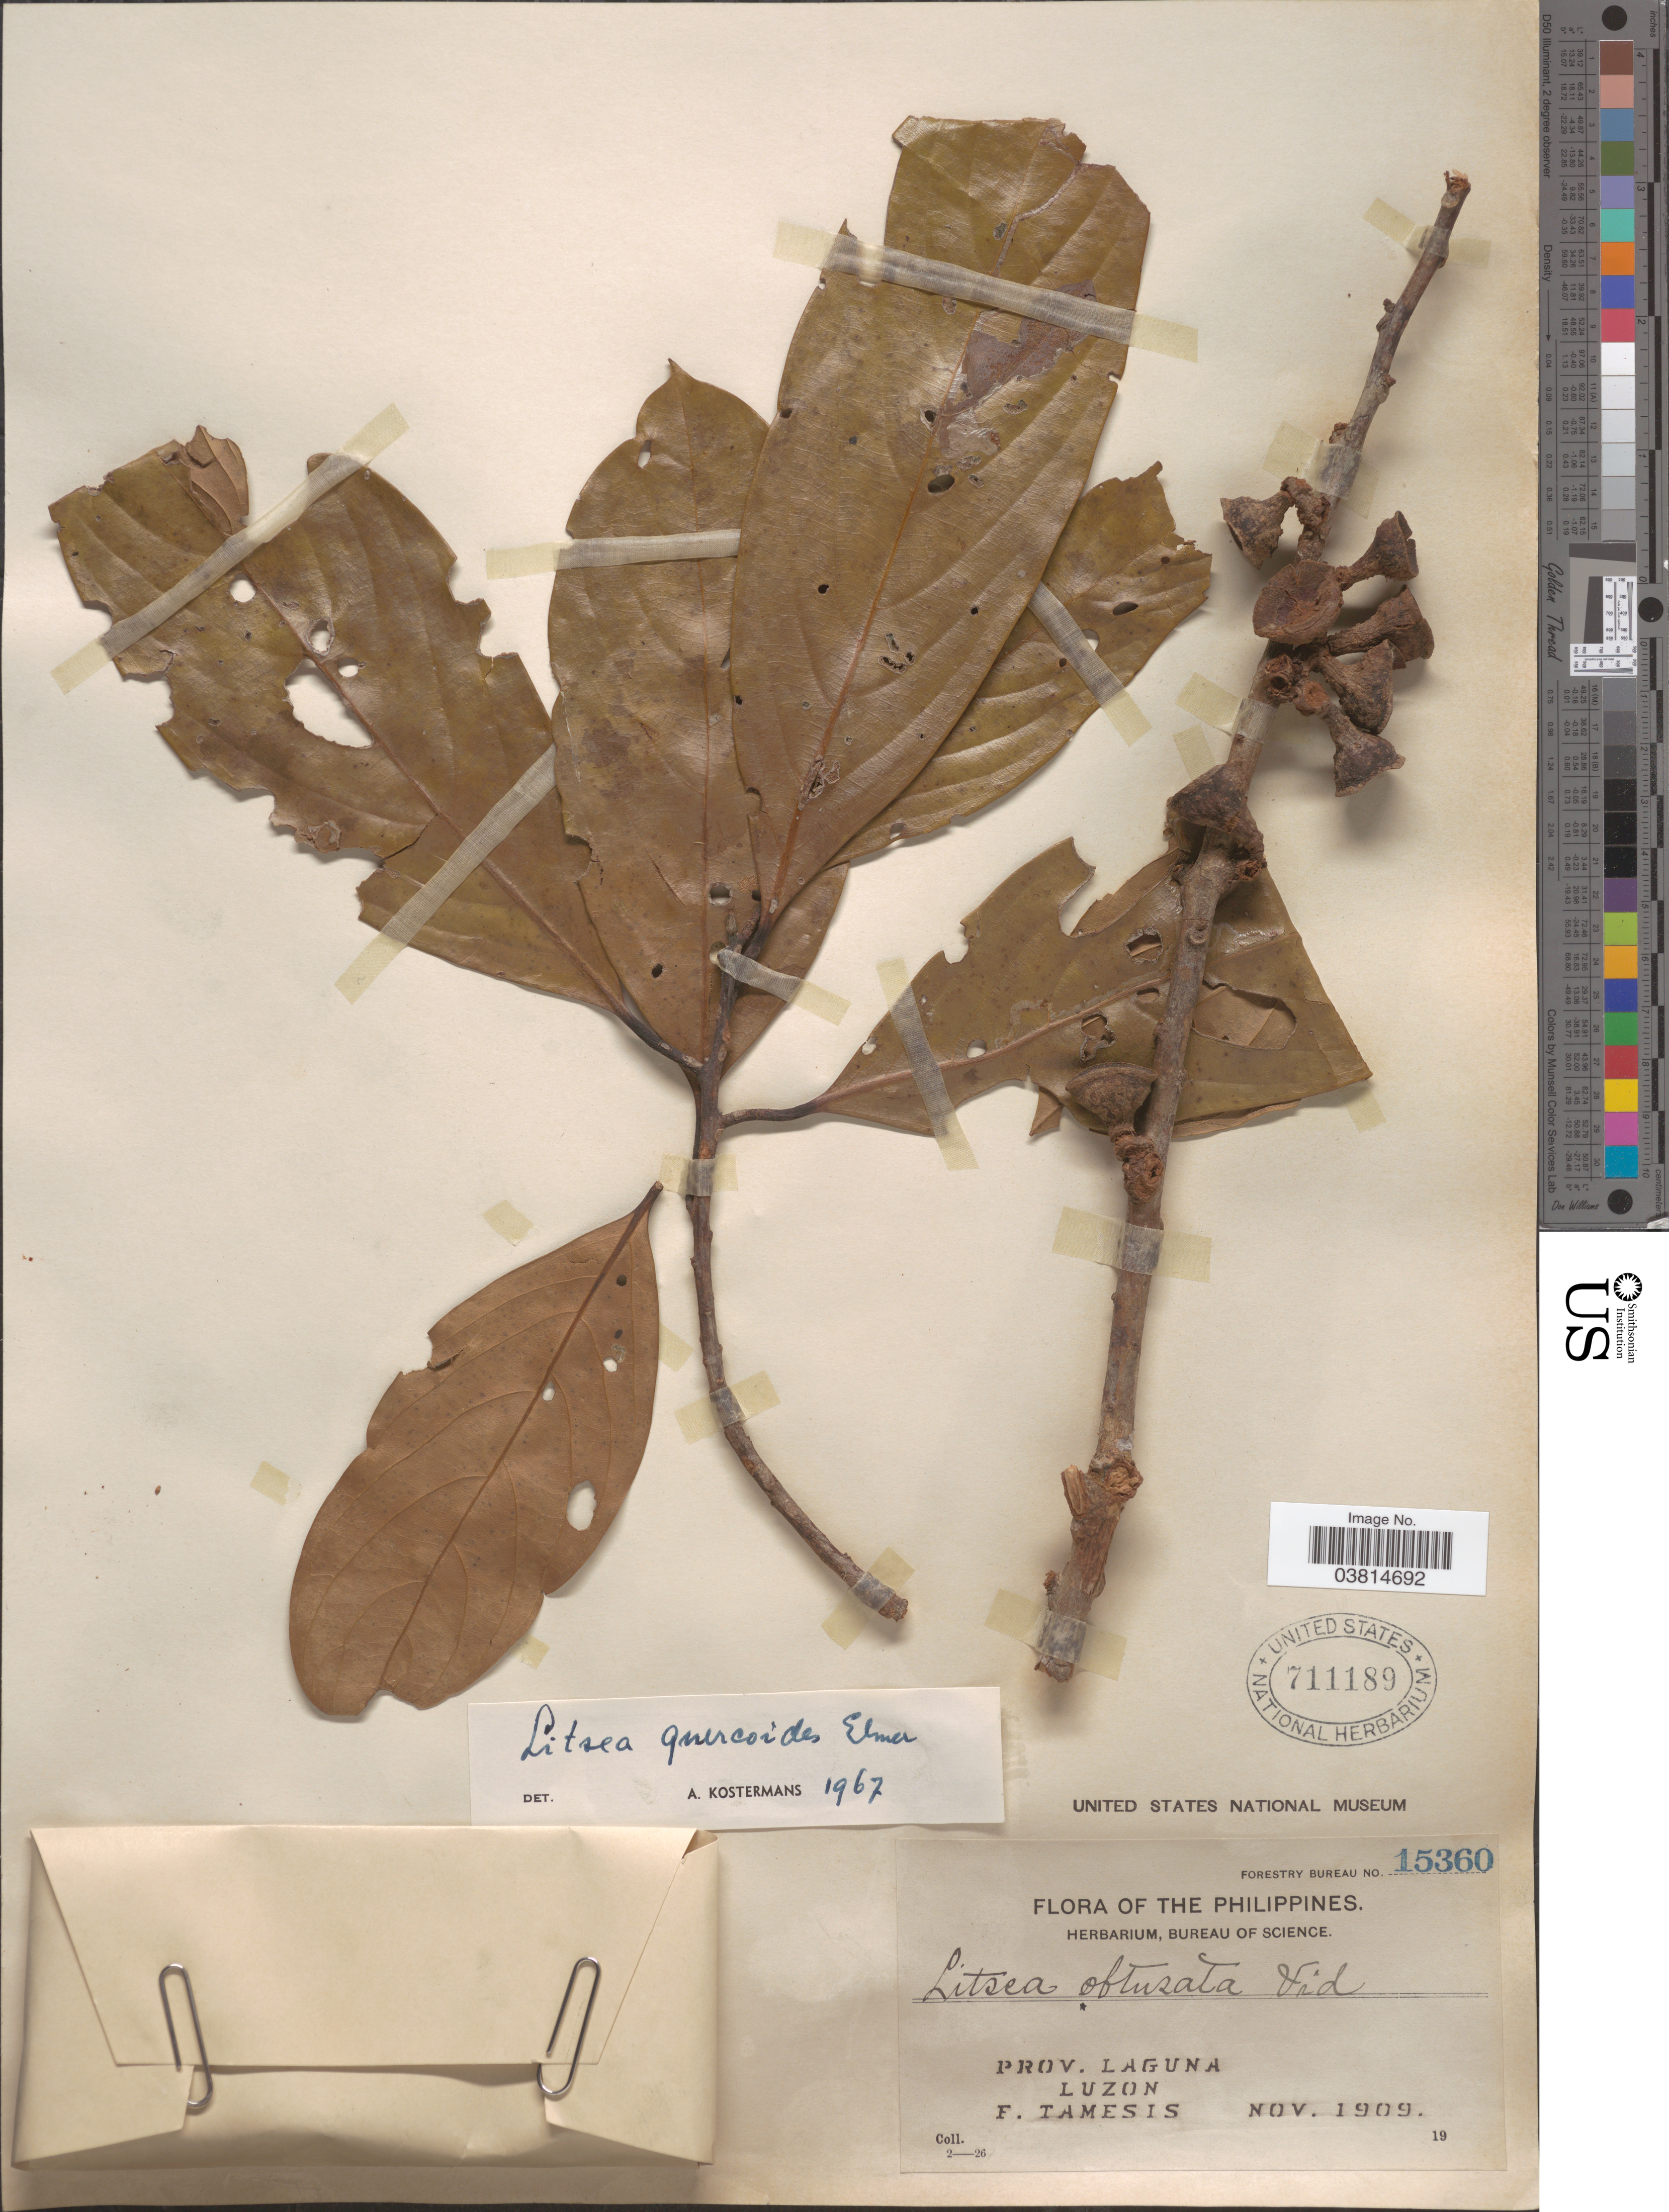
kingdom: Plantae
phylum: Tracheophyta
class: Magnoliopsida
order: Laurales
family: Lauraceae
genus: Litsea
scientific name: Litsea quercoides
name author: Elmer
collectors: F. Tamesis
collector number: Forestry Bureau 15360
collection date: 1909-11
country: Philippines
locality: Prov. Laguna. Luzon.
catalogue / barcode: US 711189